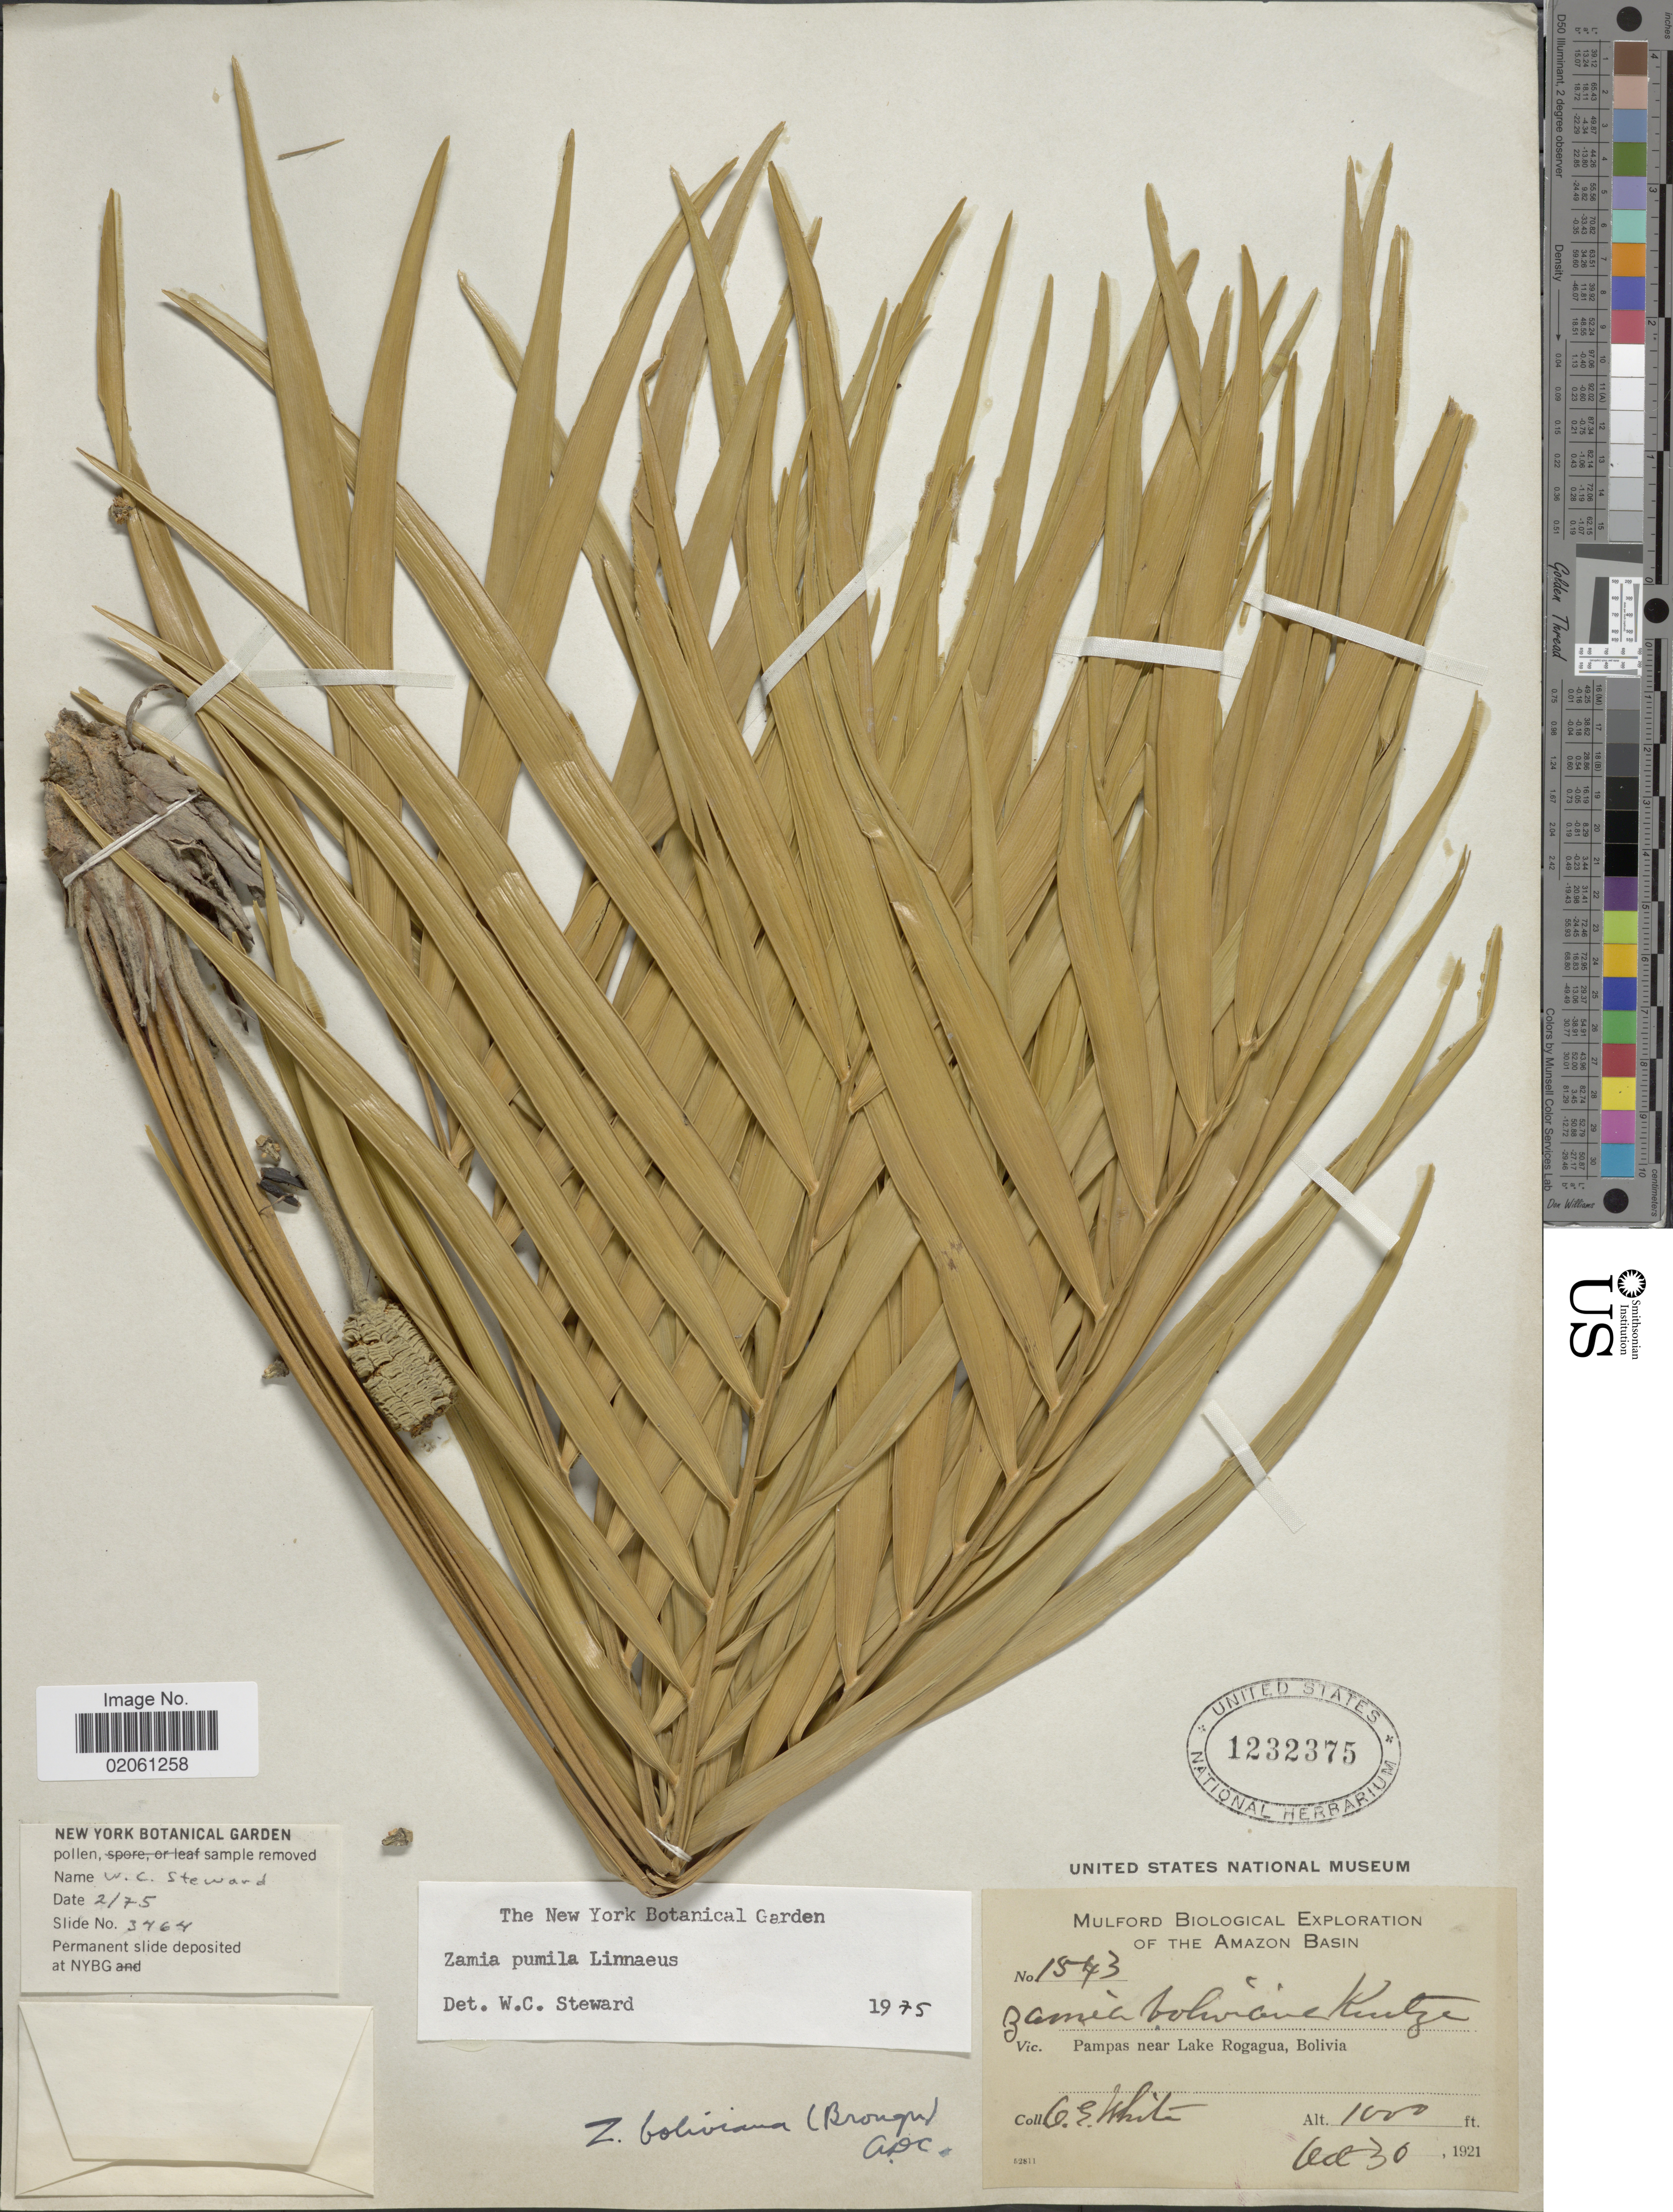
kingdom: Plantae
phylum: Tracheophyta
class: Cycadopsida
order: Cycadales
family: Zamiaceae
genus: Zamia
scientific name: Zamia boliviana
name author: (Brongn.) A. DC.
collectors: O. E. White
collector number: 1543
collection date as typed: Oct. 30, 1921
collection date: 1921-10-30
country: Bolivia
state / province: Beni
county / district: José Ballivián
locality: Pampas near Lake Rogagua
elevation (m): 305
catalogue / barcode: US 1232375